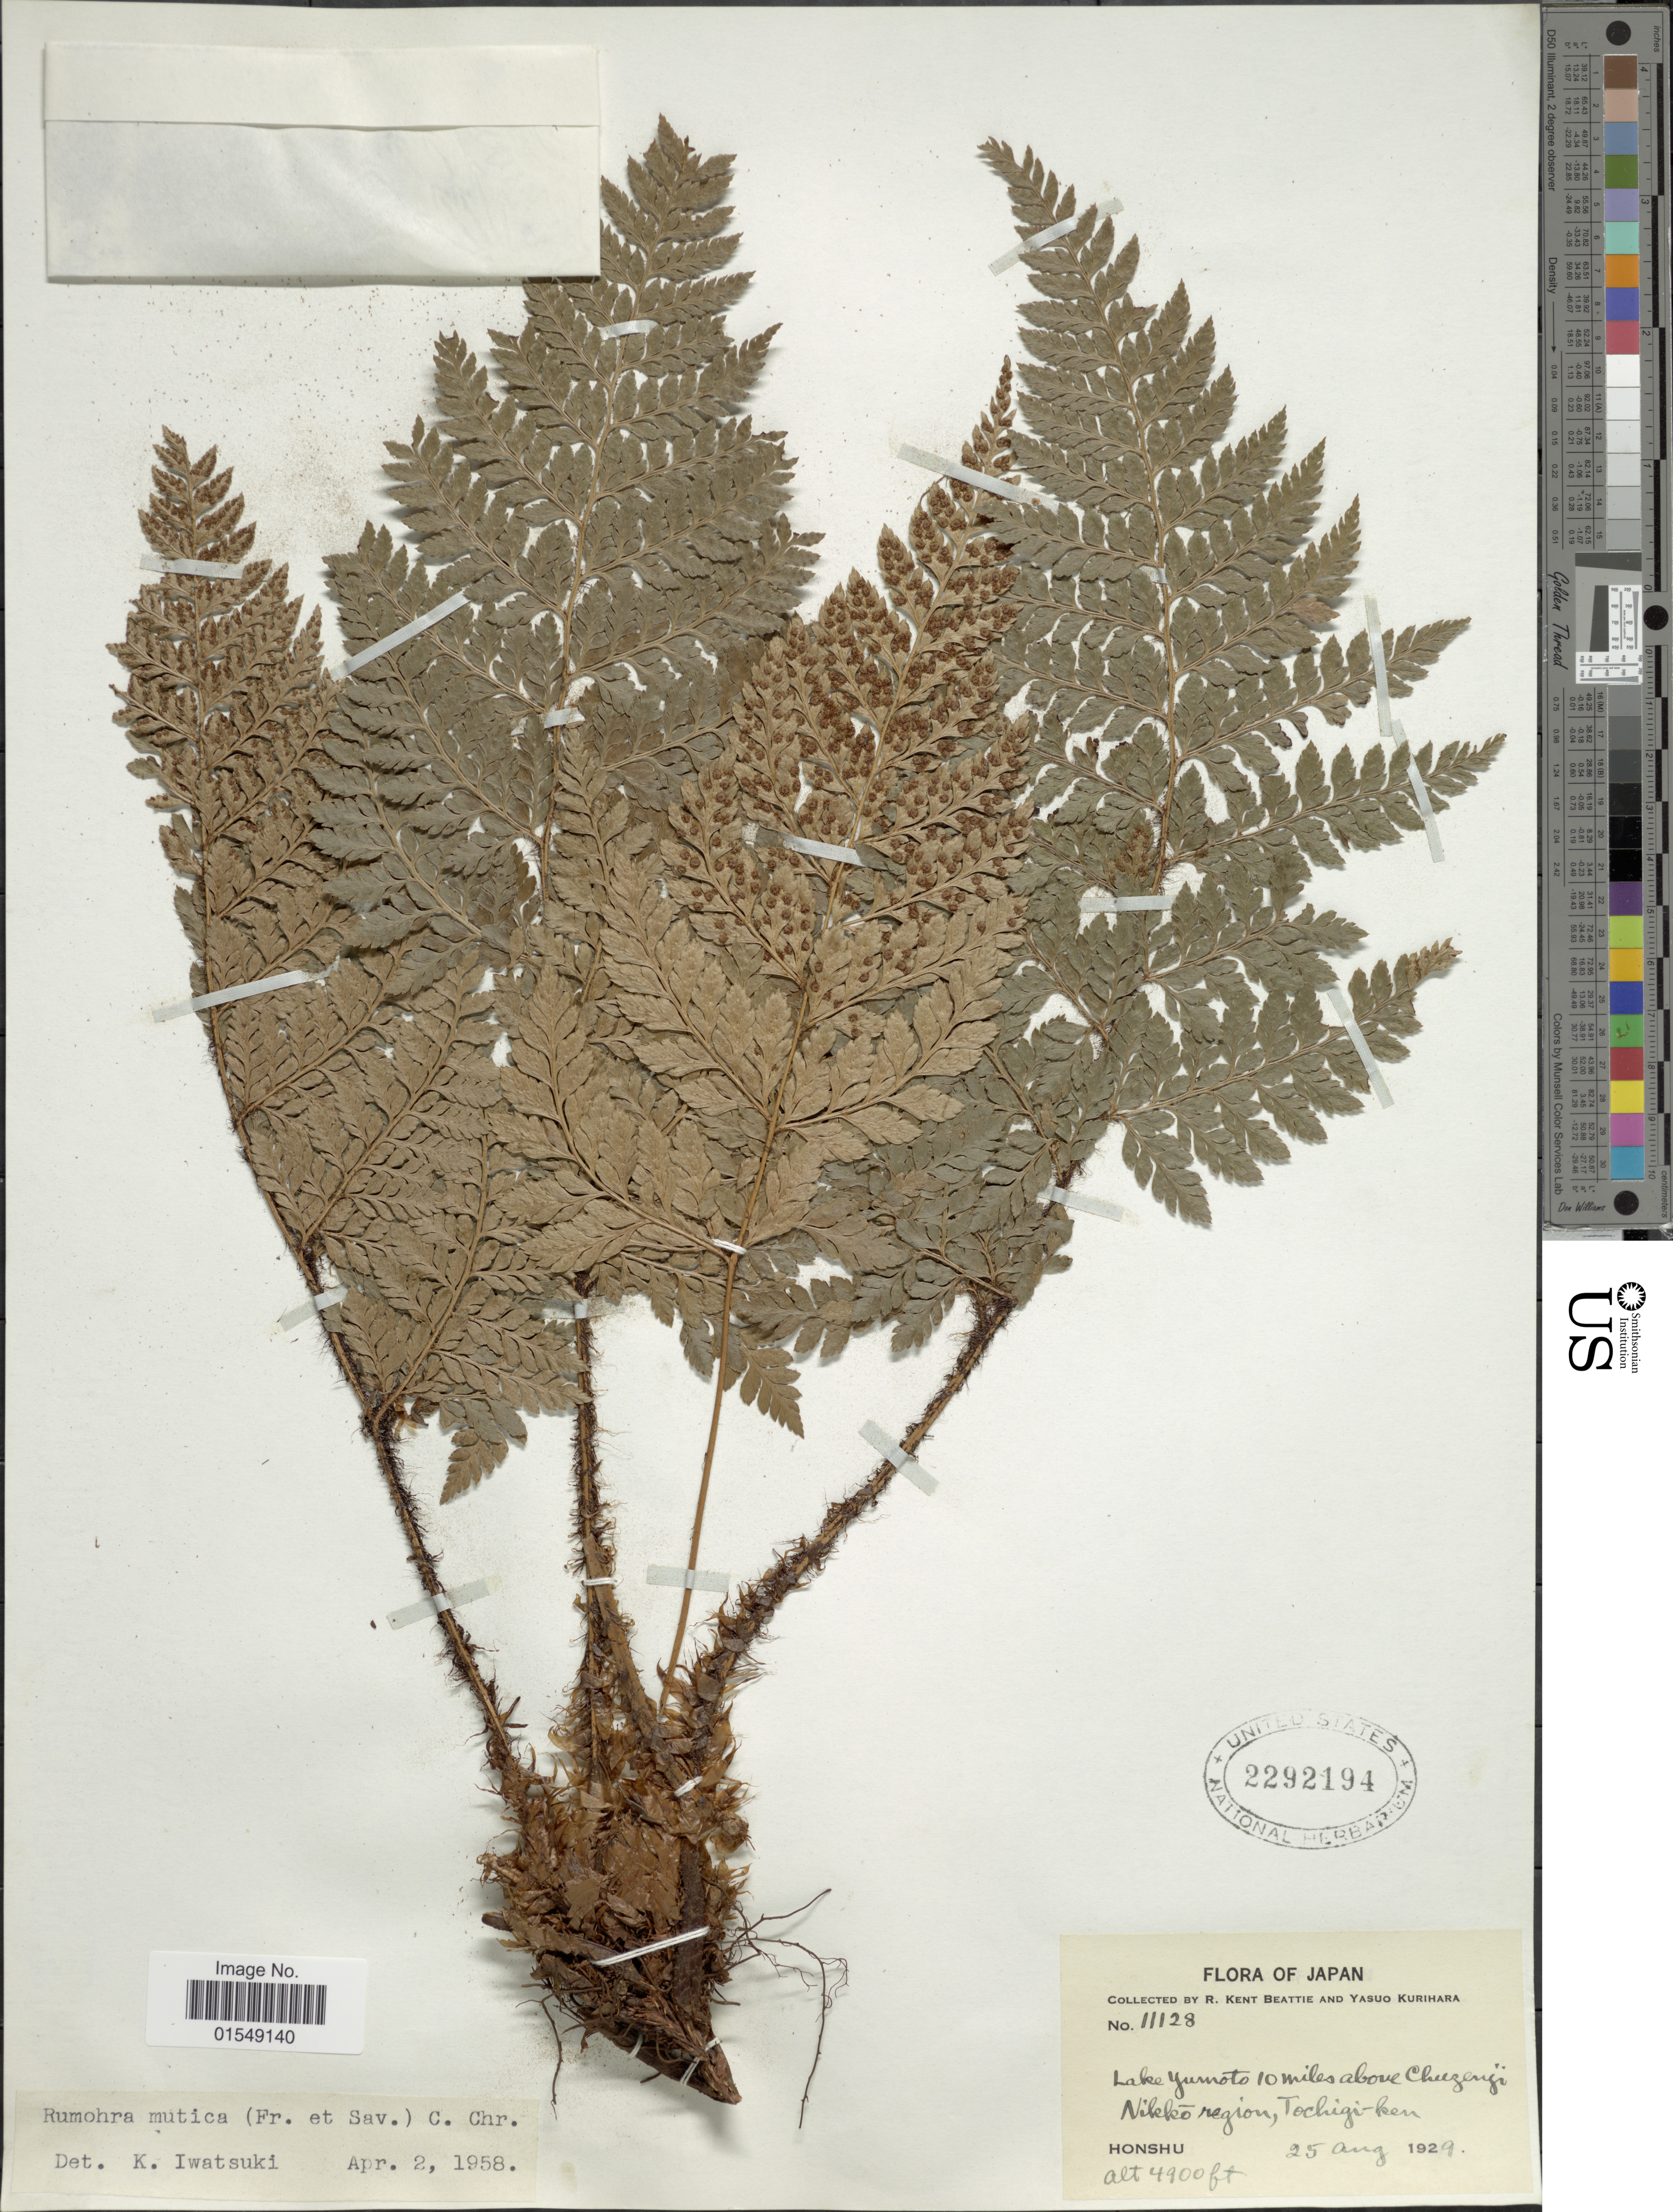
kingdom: Plantae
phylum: Tracheophyta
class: Polypodiopsida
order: Polypodiales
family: Dryopteridaceae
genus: Arachniodes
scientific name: Arachniodes mutica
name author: (Franch. & Sav.) Ohwi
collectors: R. K. Beattie & Y. Kurihara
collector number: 11128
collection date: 1929-08-25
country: Japan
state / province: Totigi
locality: Lake Yumoto 10 miles above Chuzenji, Nikkó region, Tochigi-ken, Honshu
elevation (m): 1494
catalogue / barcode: US 2292194